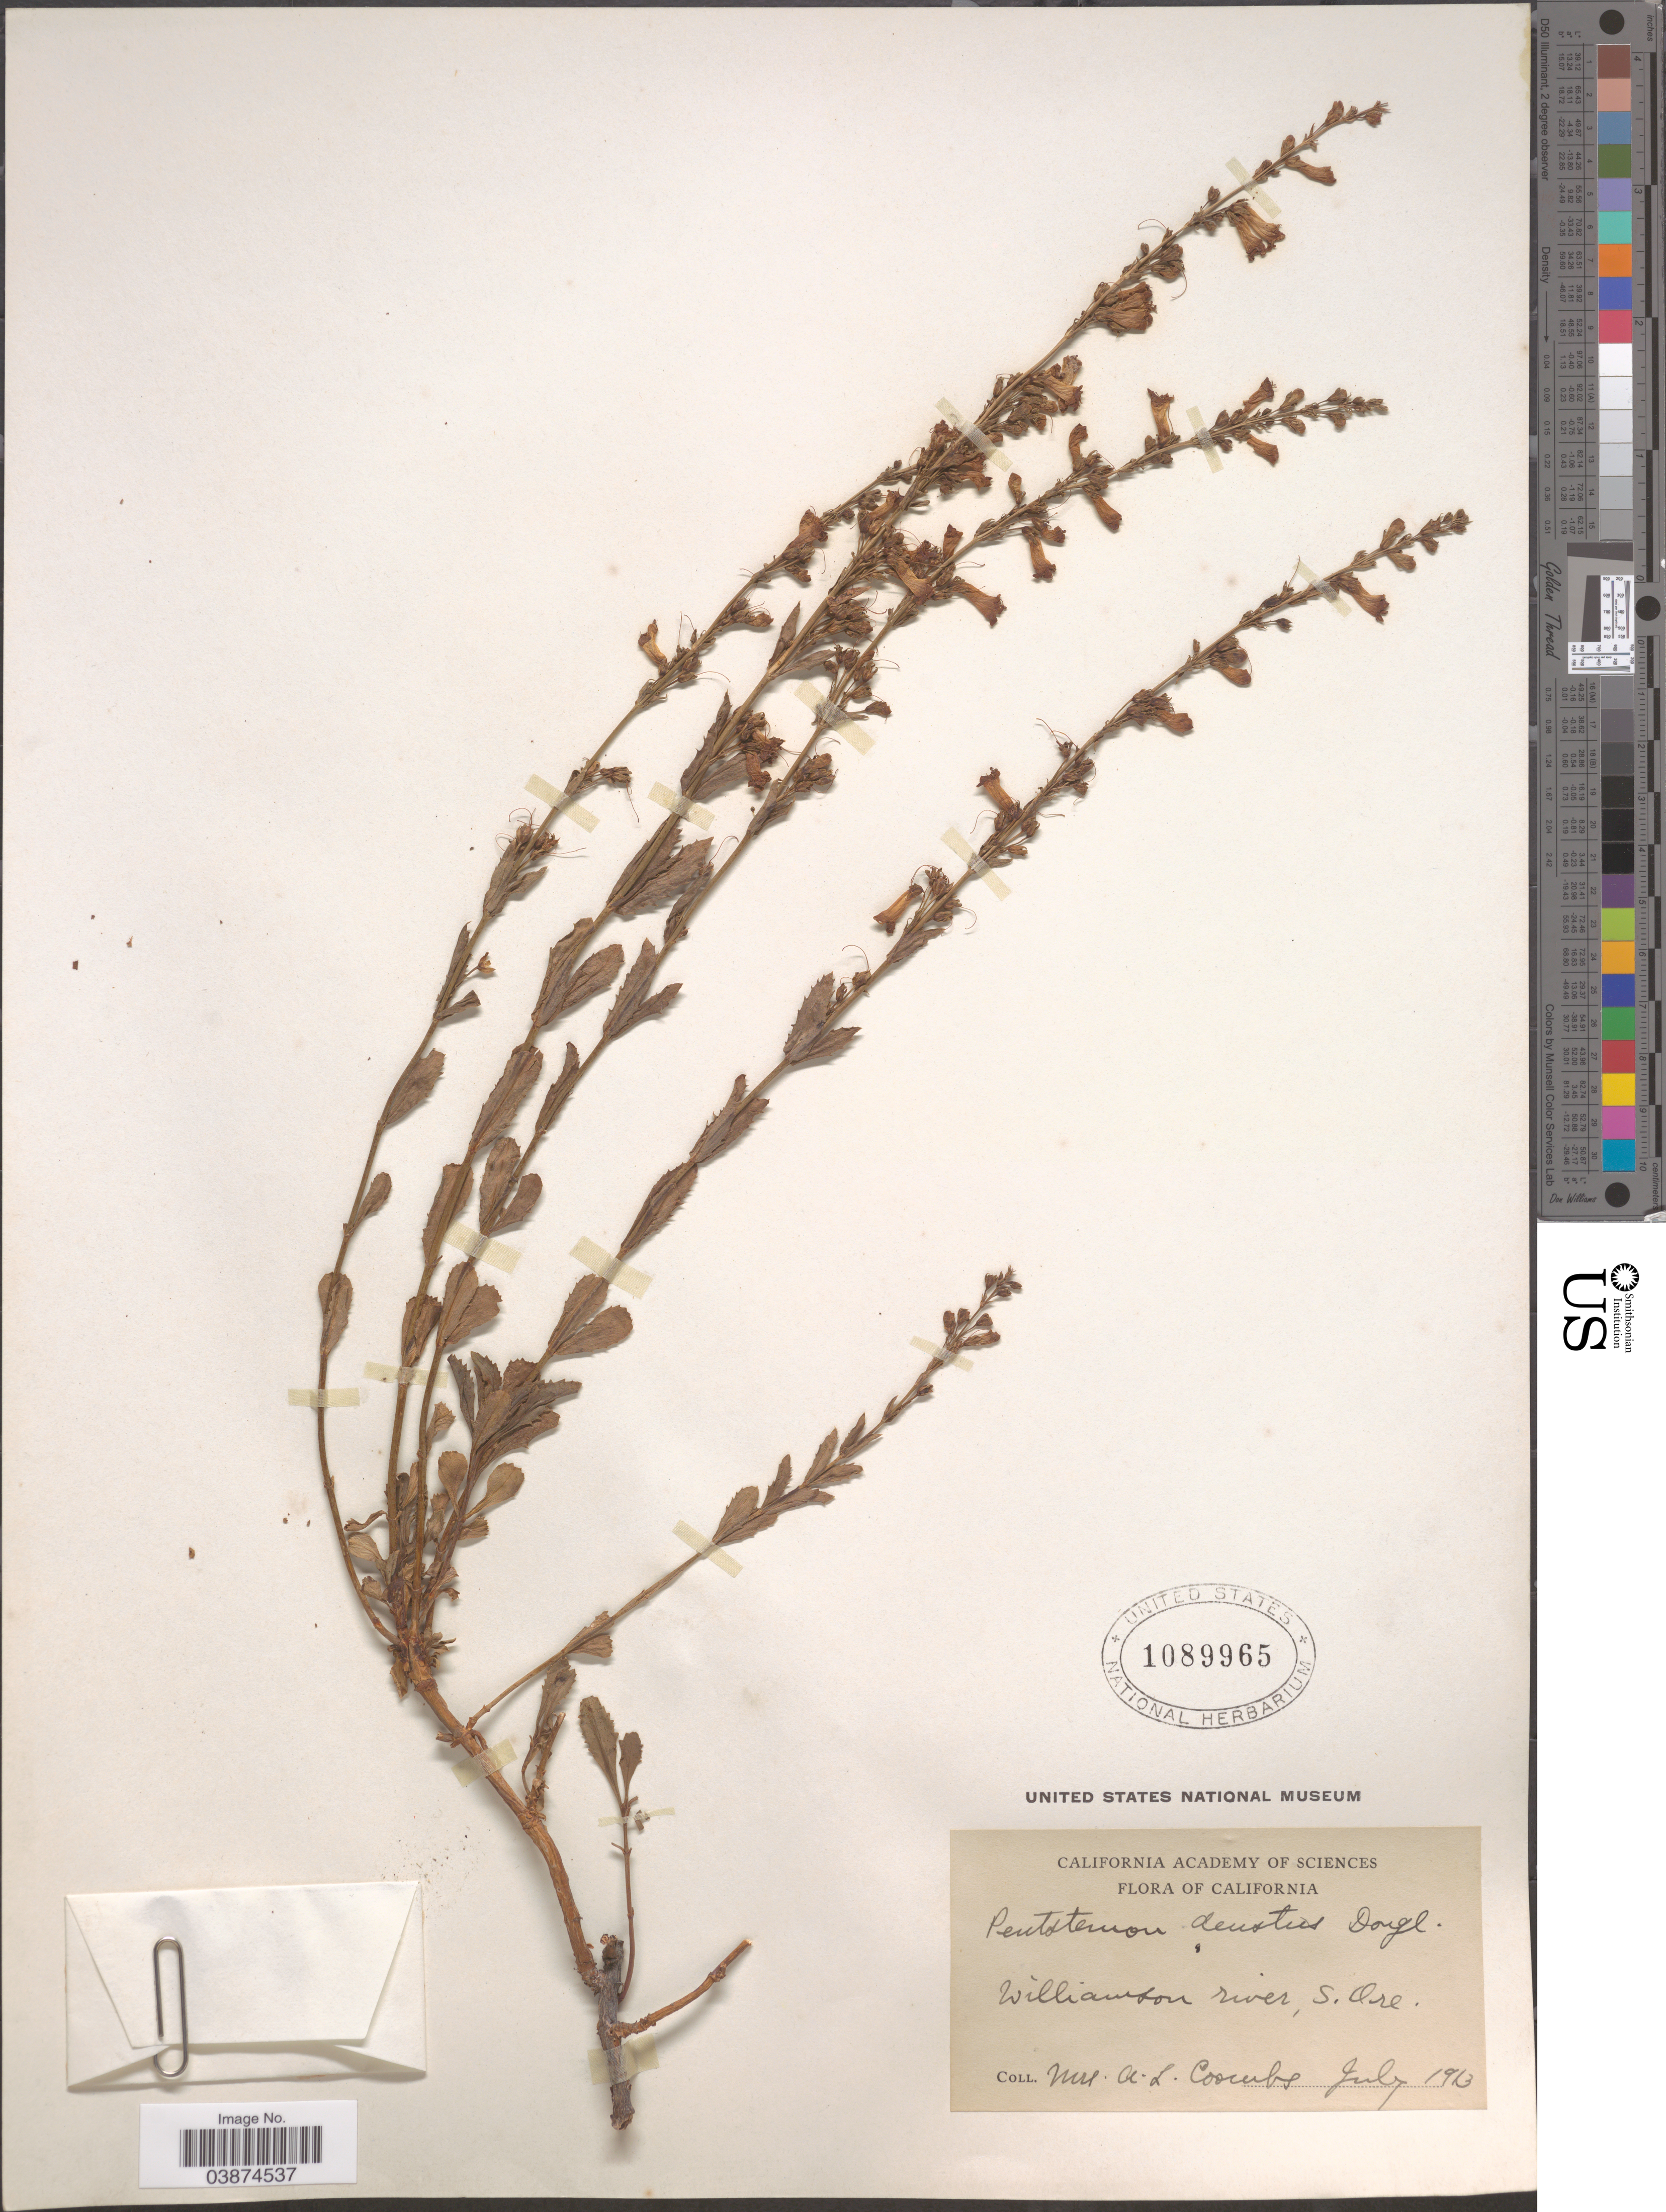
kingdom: Plantae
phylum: Tracheophyta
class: Magnoliopsida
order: Lamiales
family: Plantaginaceae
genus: Penstemon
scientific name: Penstemon deustus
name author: Douglas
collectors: A. Coombs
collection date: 1913-07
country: United States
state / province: Oregon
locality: Williamson river, S. Ore.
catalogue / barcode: US 1089965